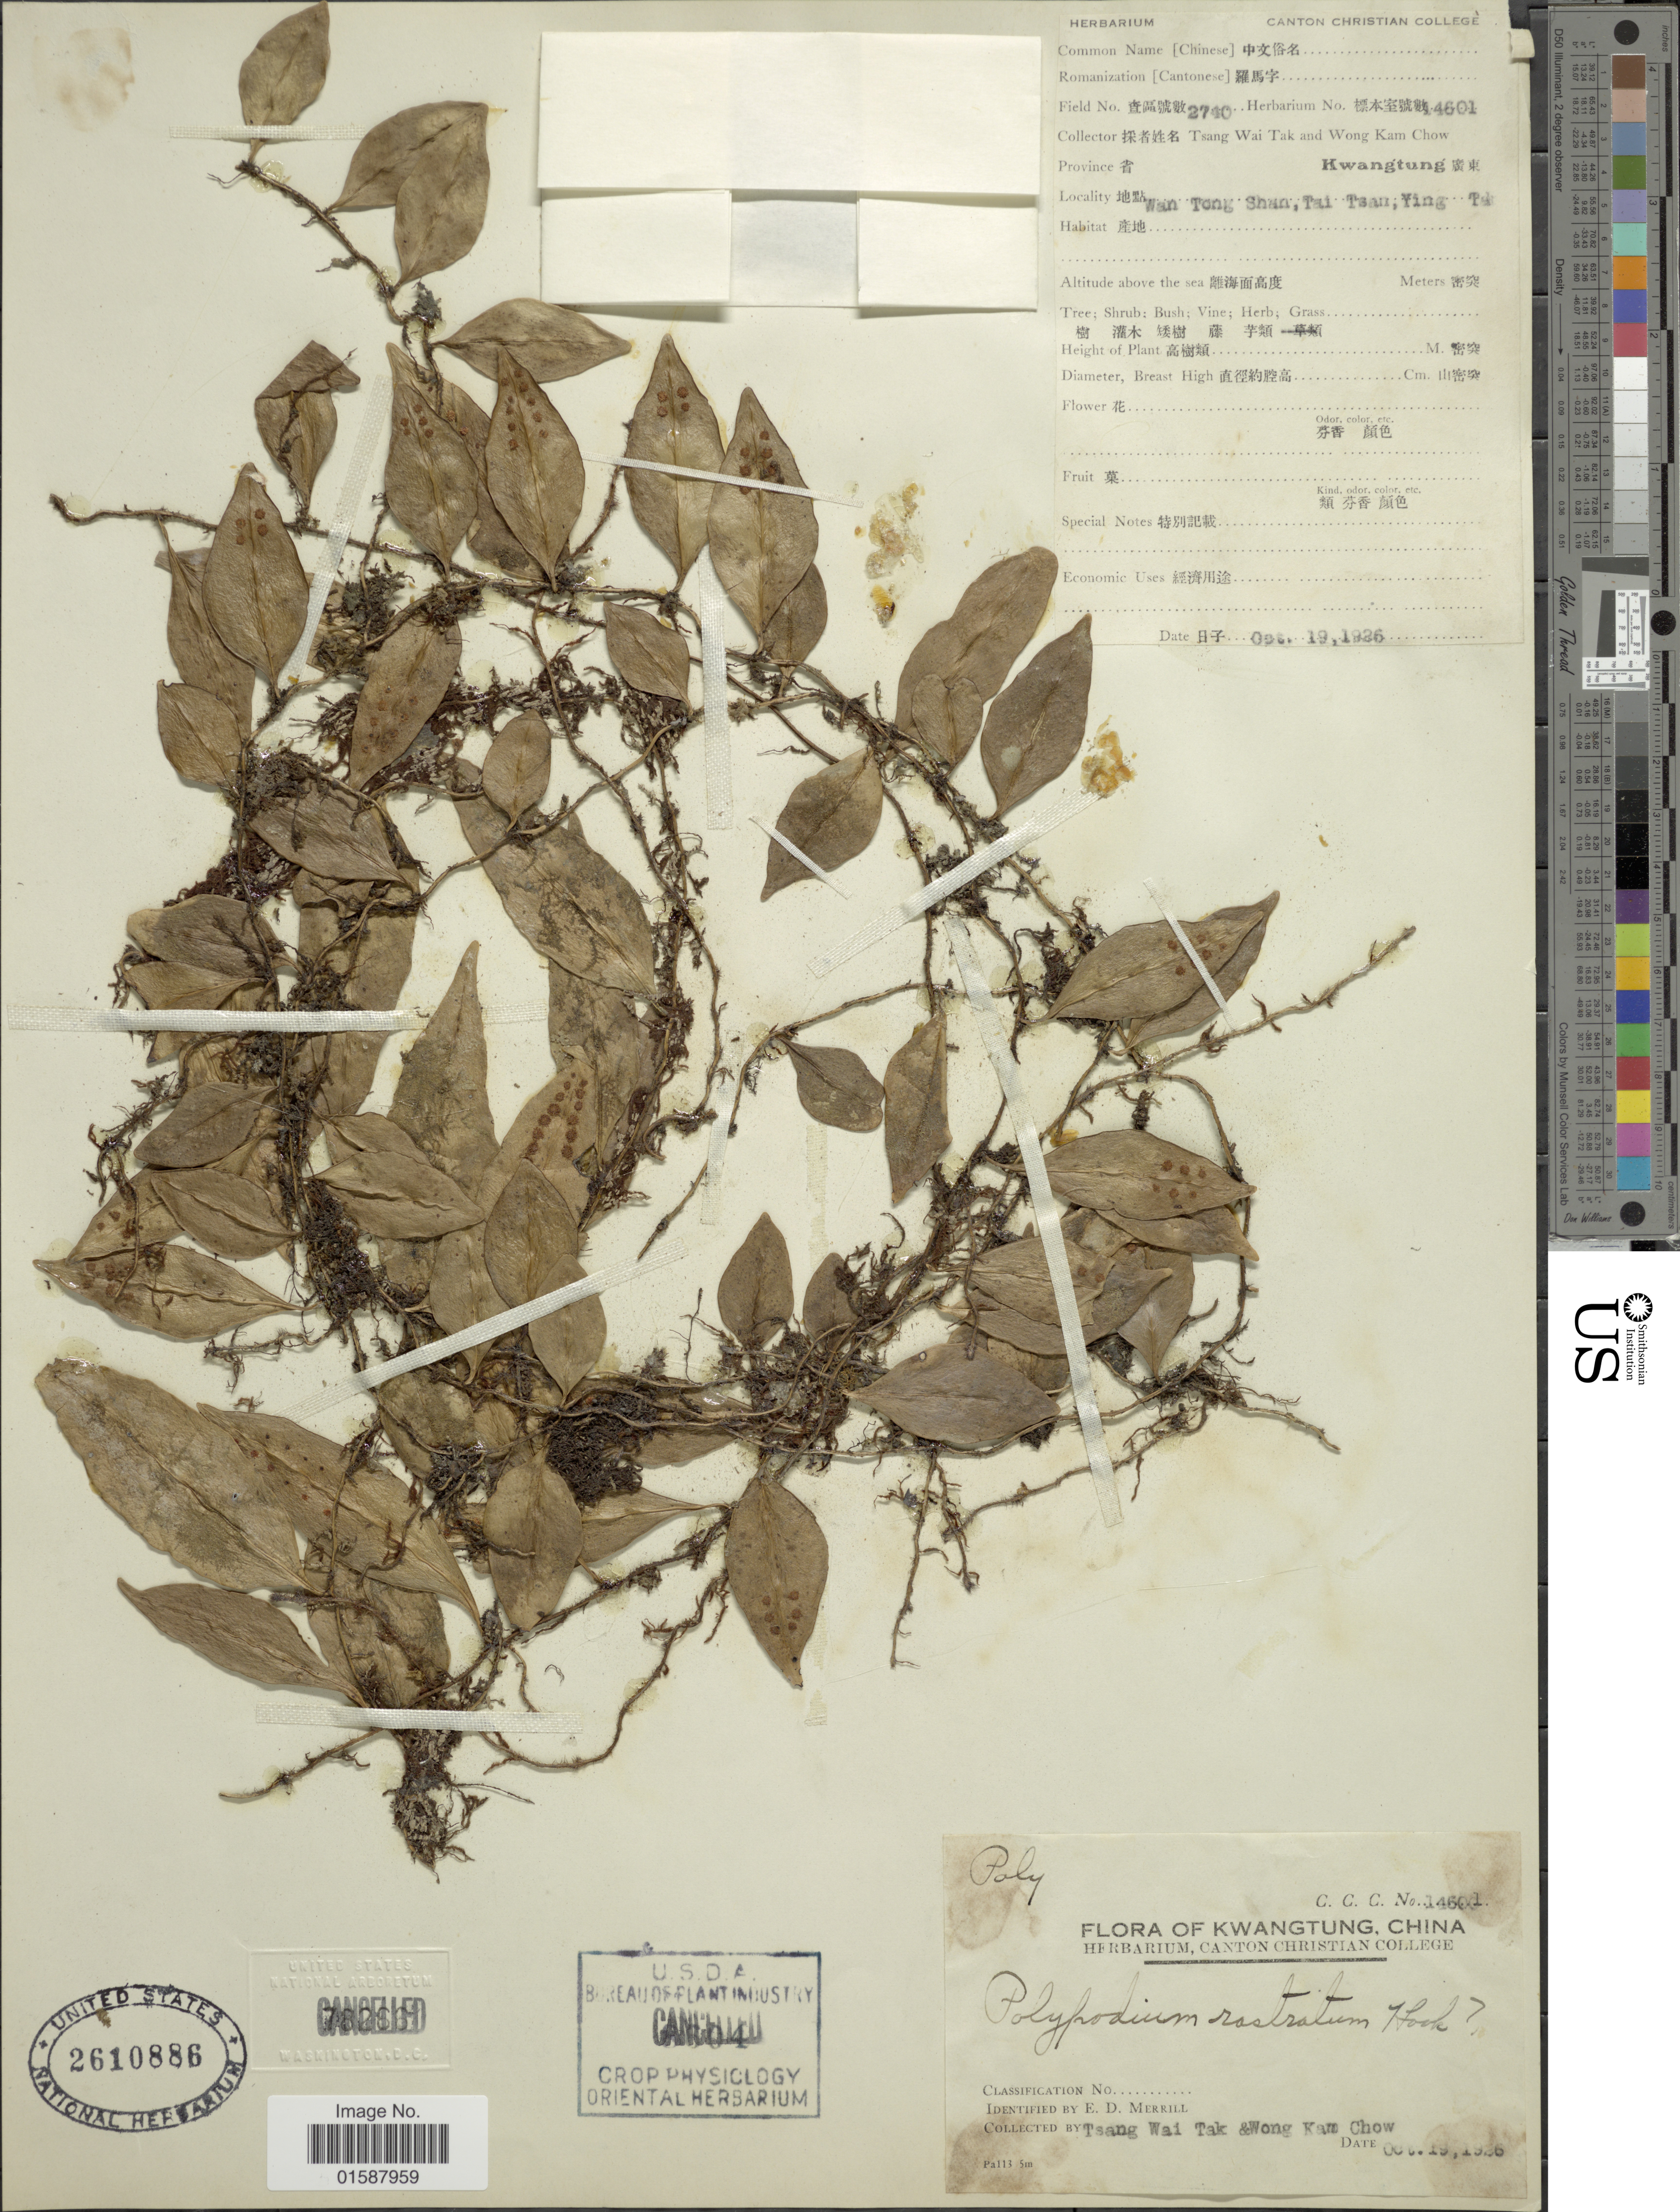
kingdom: Plantae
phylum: Tracheophyta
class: Polypodiopsida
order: Polypodiales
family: Polypodiaceae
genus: Lepisorus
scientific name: Lepisorus subrostratus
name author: (C. Chr.) C. Chr. & Tardieu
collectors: W. T. Tsang & W. Chow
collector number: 2740/4601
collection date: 1926-10-19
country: China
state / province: Guangdong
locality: Kwantung. Wan tong Shan, Tai Tsan, Ying ti [interpreted]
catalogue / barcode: US 2610886